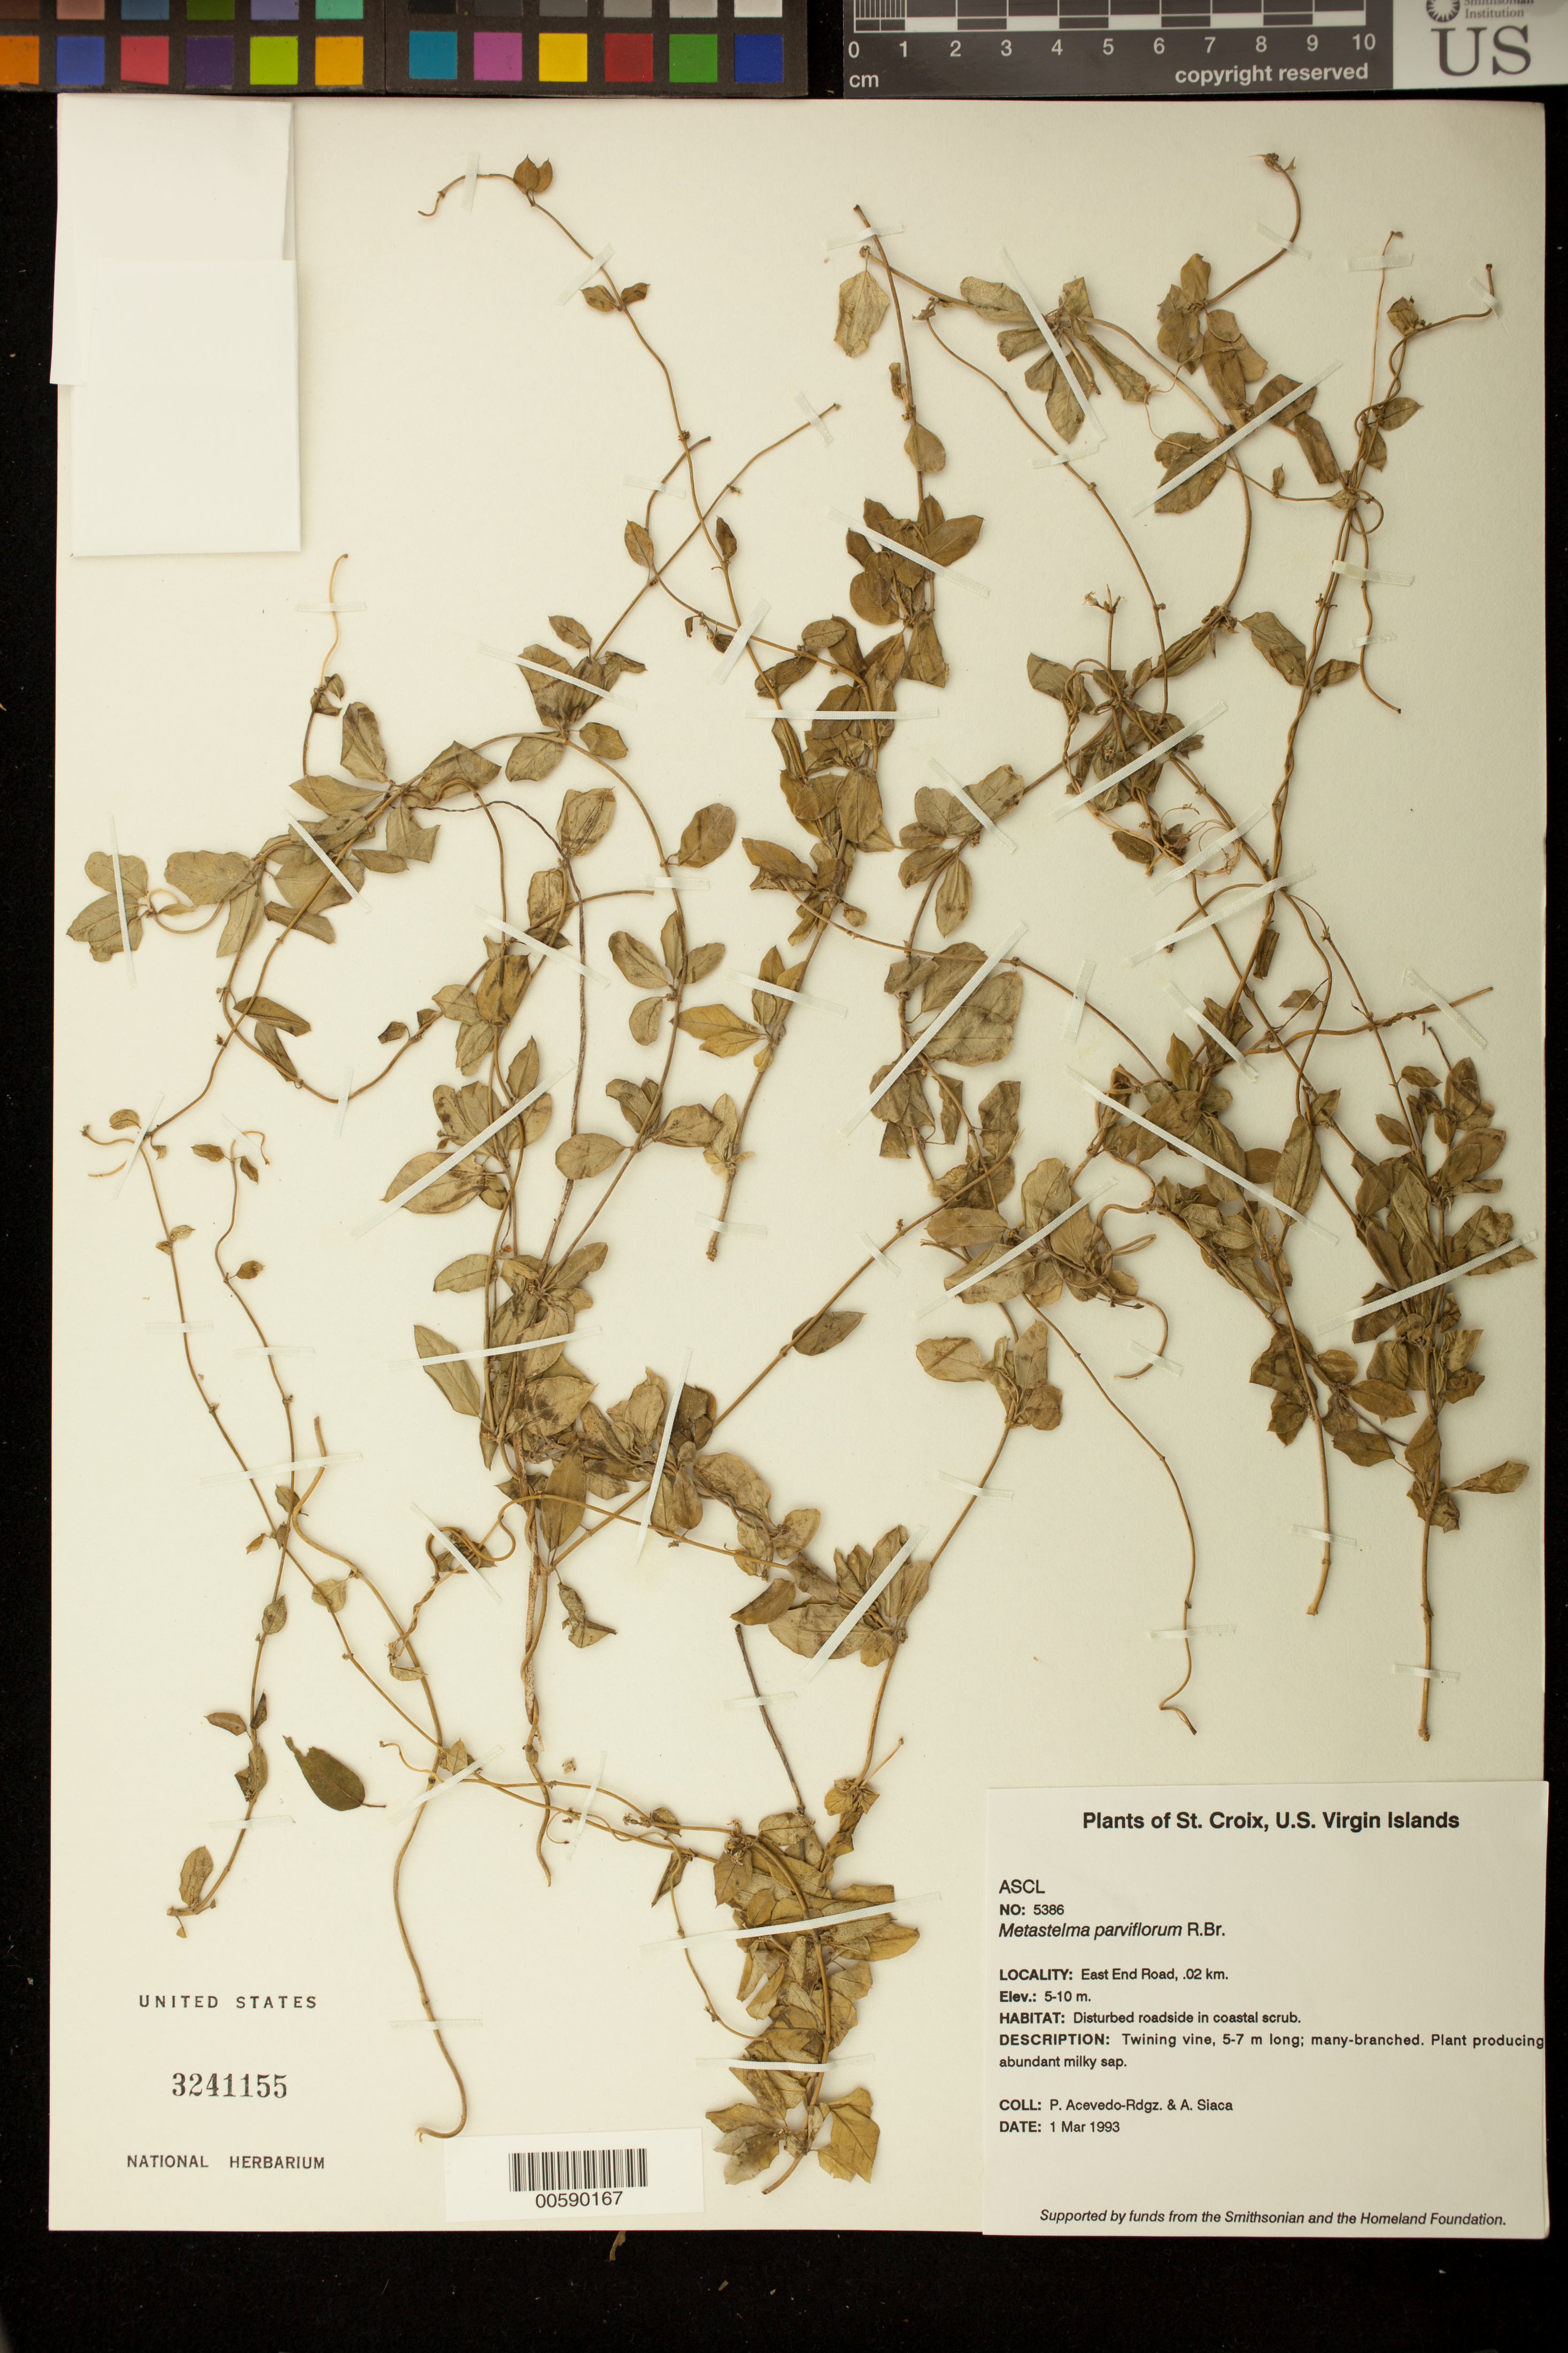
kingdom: Plantae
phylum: Tracheophyta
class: Magnoliopsida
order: Gentianales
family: Apocynaceae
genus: Metastelma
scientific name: Metastelma parviflorum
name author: (Sw.) Schult.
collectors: P. Acevedo-Rodr. & A. Siaca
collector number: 5386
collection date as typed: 01 Mar 1993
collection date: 1993-03-01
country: U.S. Virgin Islands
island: St. Croix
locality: East End Road, .02 km.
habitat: Disturbed roadside in coastal scrub.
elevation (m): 5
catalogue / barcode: US 3241155